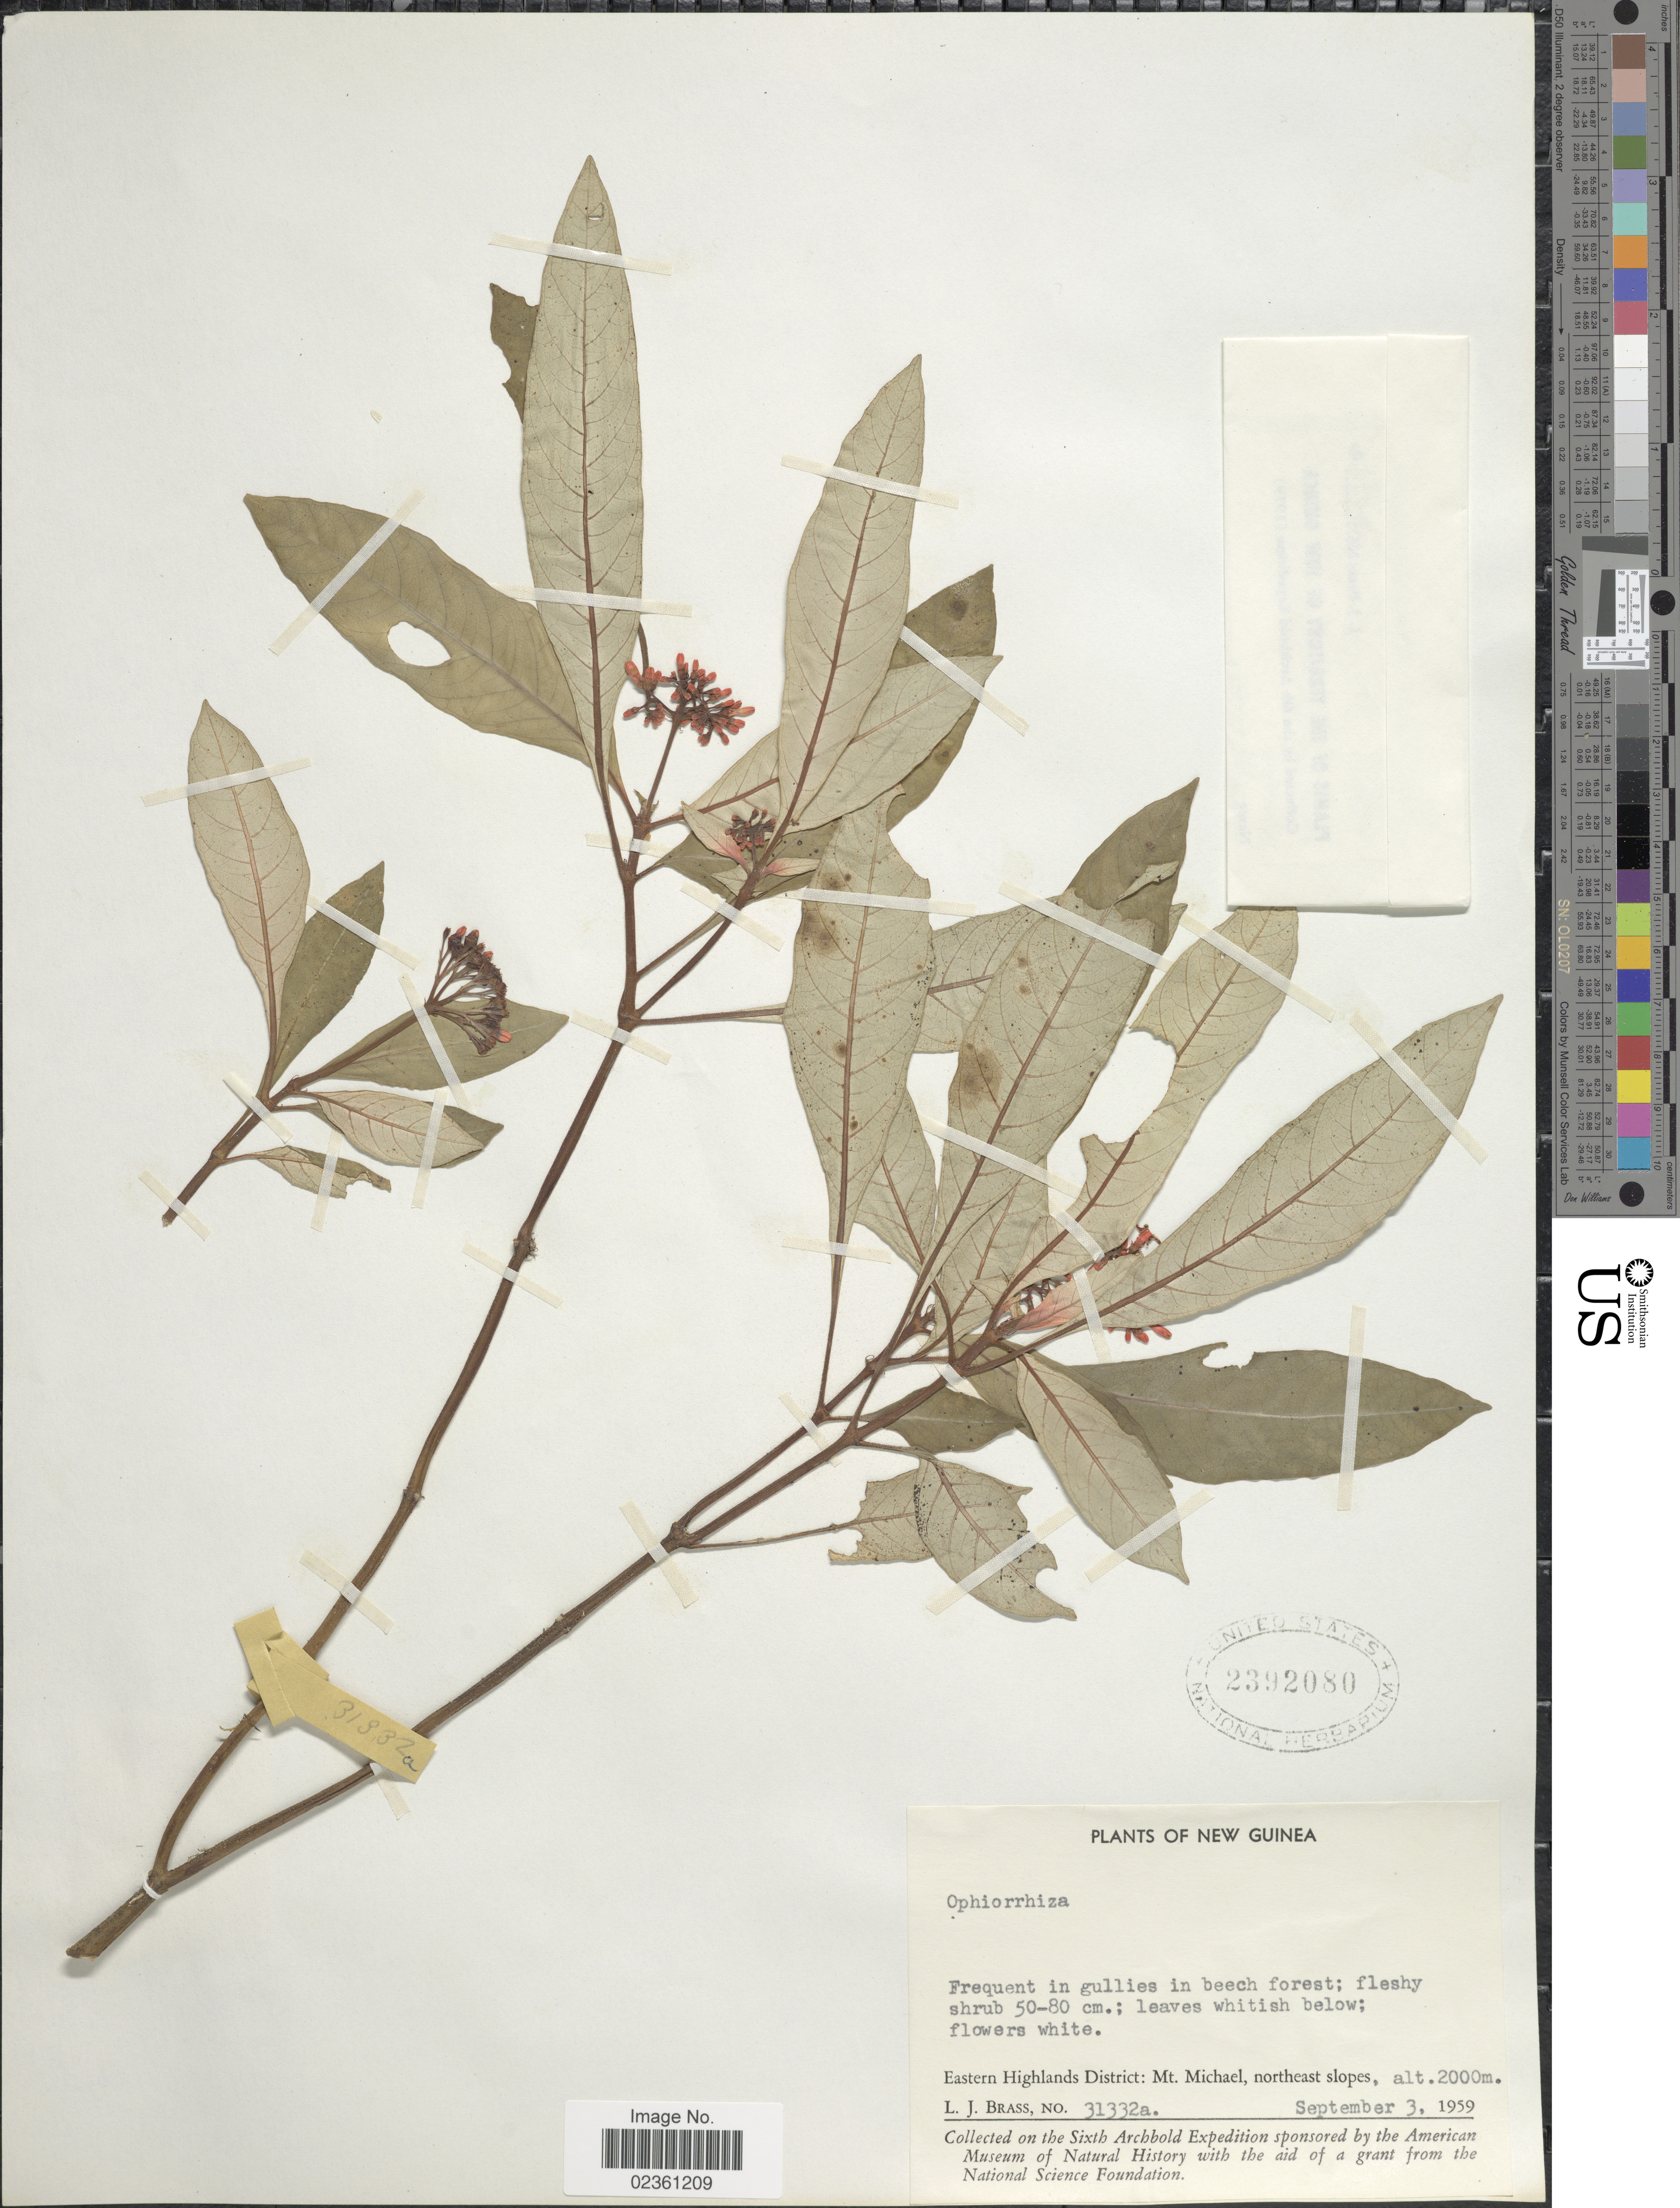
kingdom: Plantae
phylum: Tracheophyta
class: Magnoliopsida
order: Gentianales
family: Rubiaceae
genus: Ophiorrhiza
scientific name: Ophiorrhiza sp.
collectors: L. J. Brass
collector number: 31332a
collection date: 1959-09-03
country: Papua New Guinea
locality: New Guinea, Frequent in gullies in beech forest, Eastern Highlands District: Mt Michael, northeast slopes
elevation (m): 2000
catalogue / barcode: US 2392080